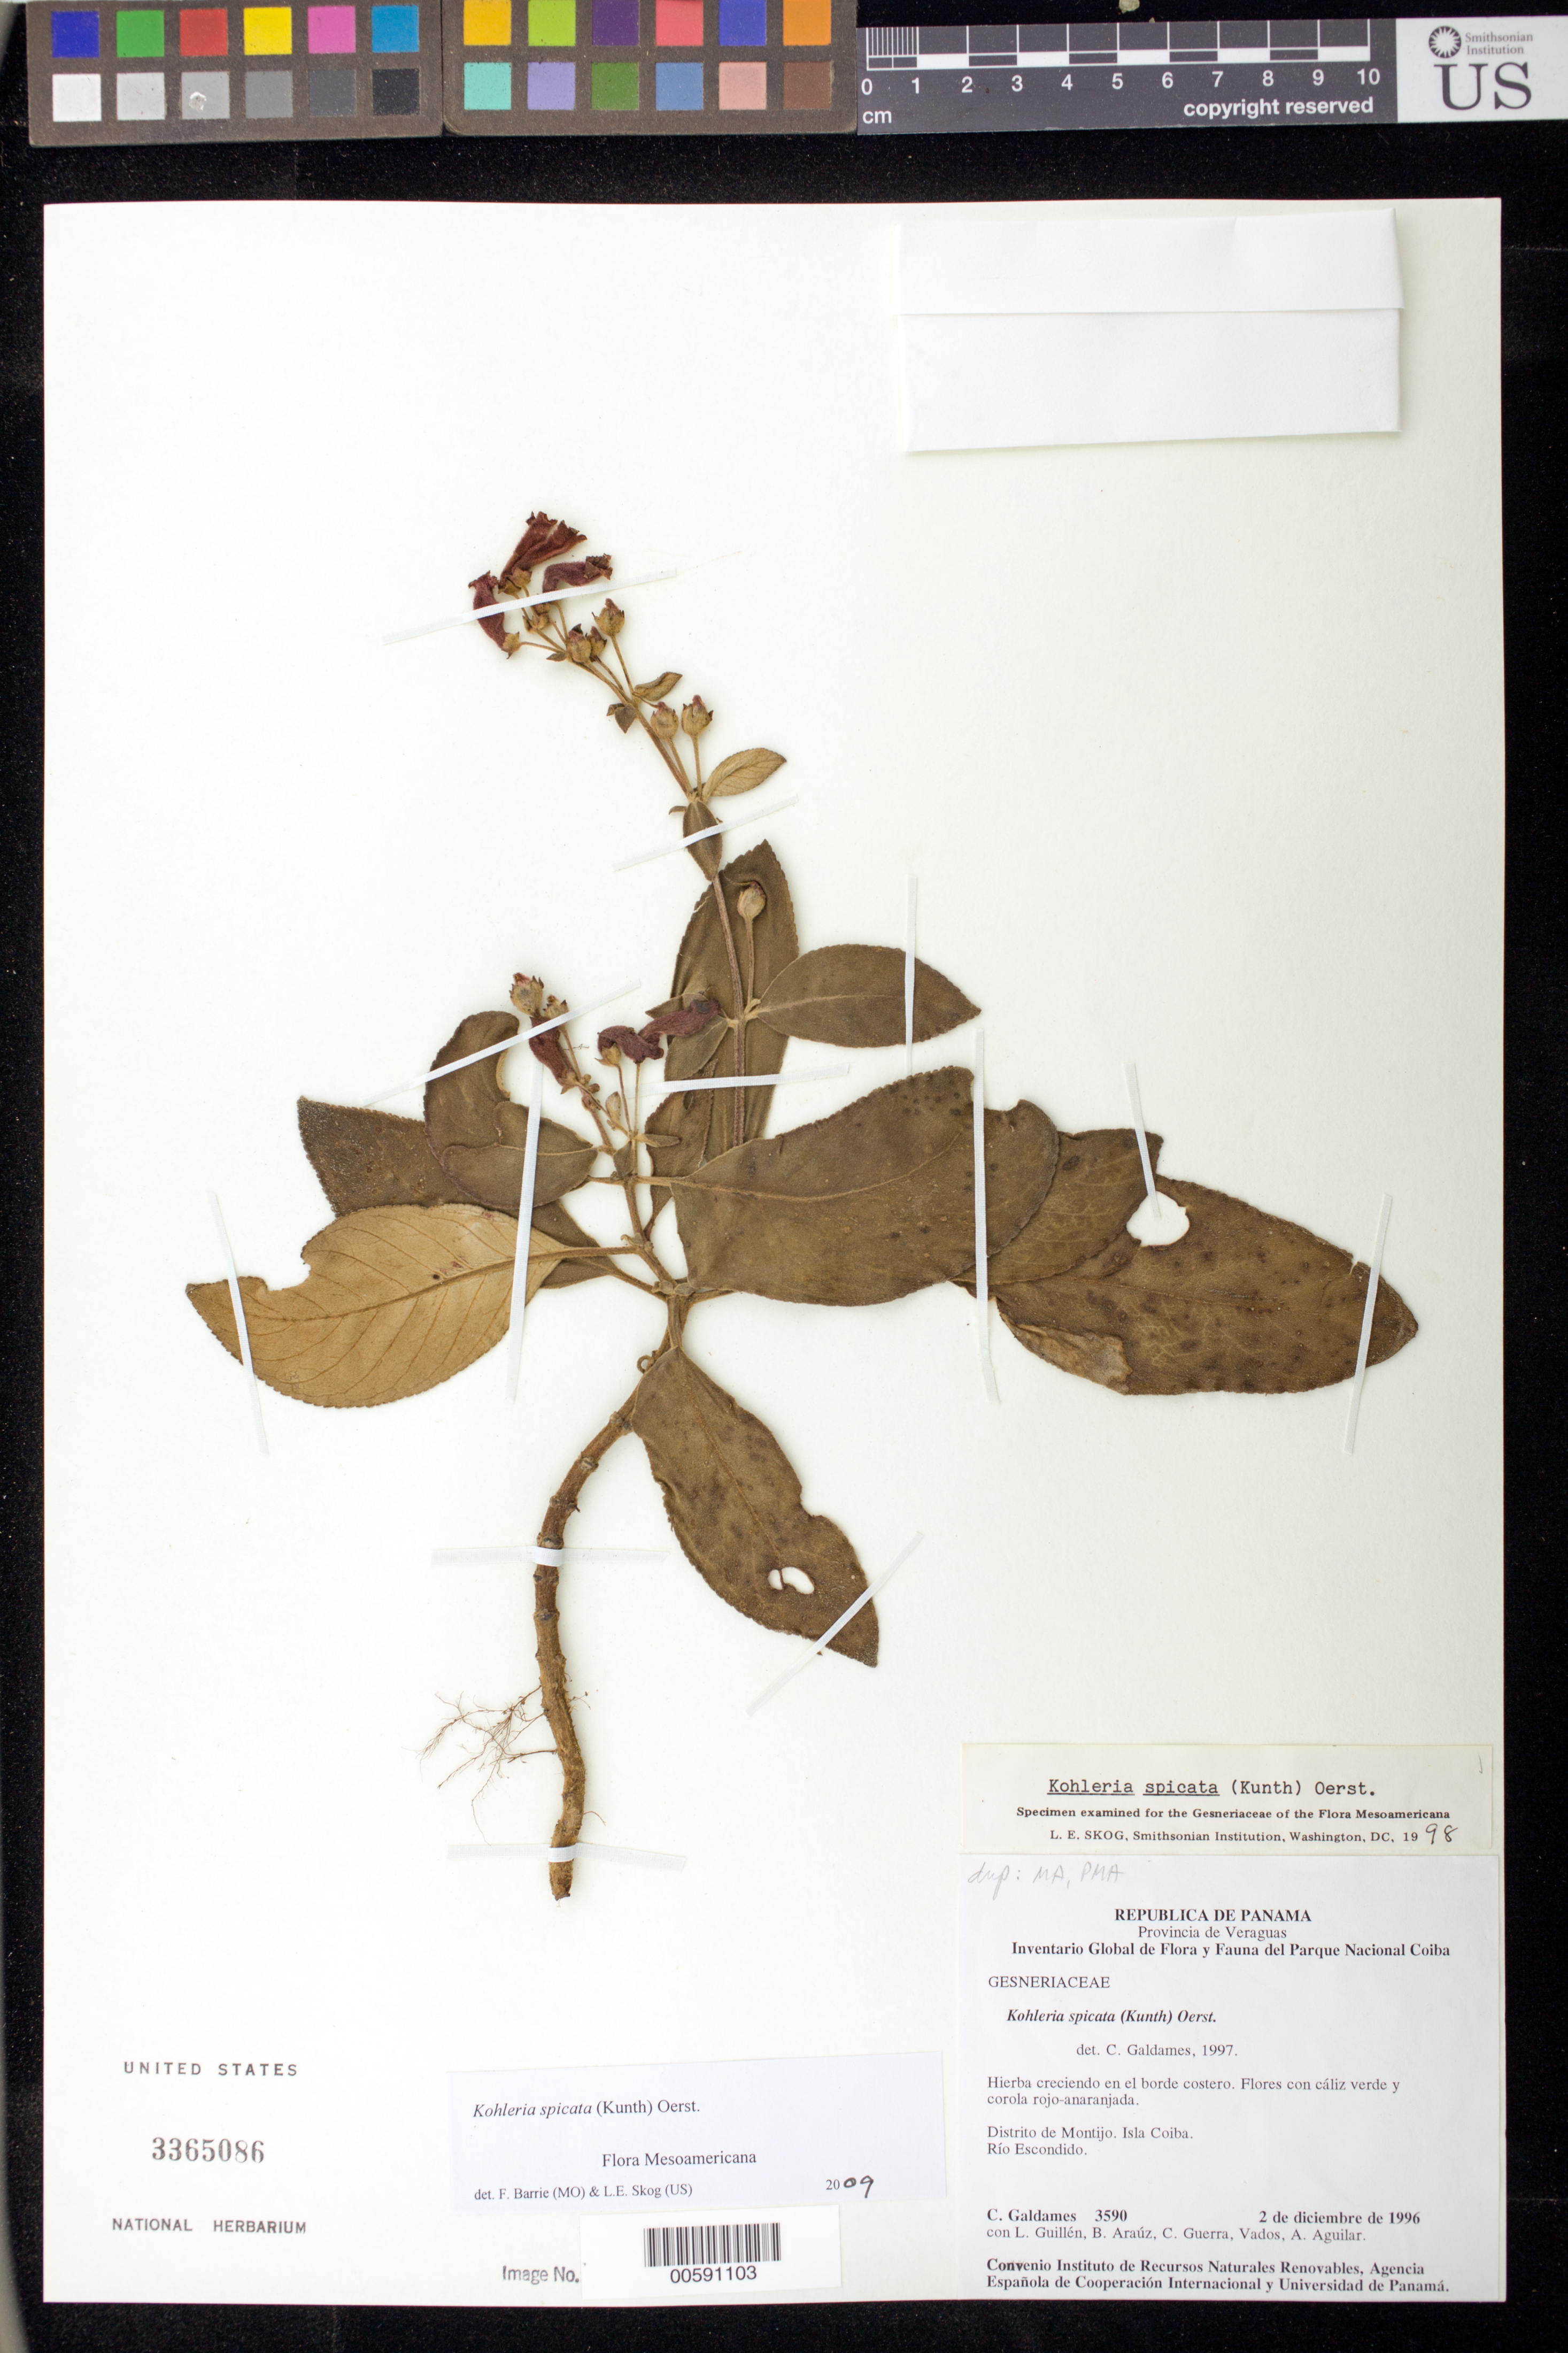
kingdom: Plantae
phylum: Tracheophyta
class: Magnoliopsida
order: Lamiales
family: Gesneriaceae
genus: Kohleria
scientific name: Kohleria spicata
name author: (Kunth) Oerst.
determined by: Skog, Laurence E.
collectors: C. Galdames, L. Guillén, B. Araúz, C. Guerra, -. Vados & A. Aguilar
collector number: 3590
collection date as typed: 02 Dec 1996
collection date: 1996-12-02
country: Panama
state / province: Veraguas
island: Coiba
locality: Distrito de Montijo, Isla Coiba; Río Escondido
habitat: Creciendo en el borde costero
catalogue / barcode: US 3365086